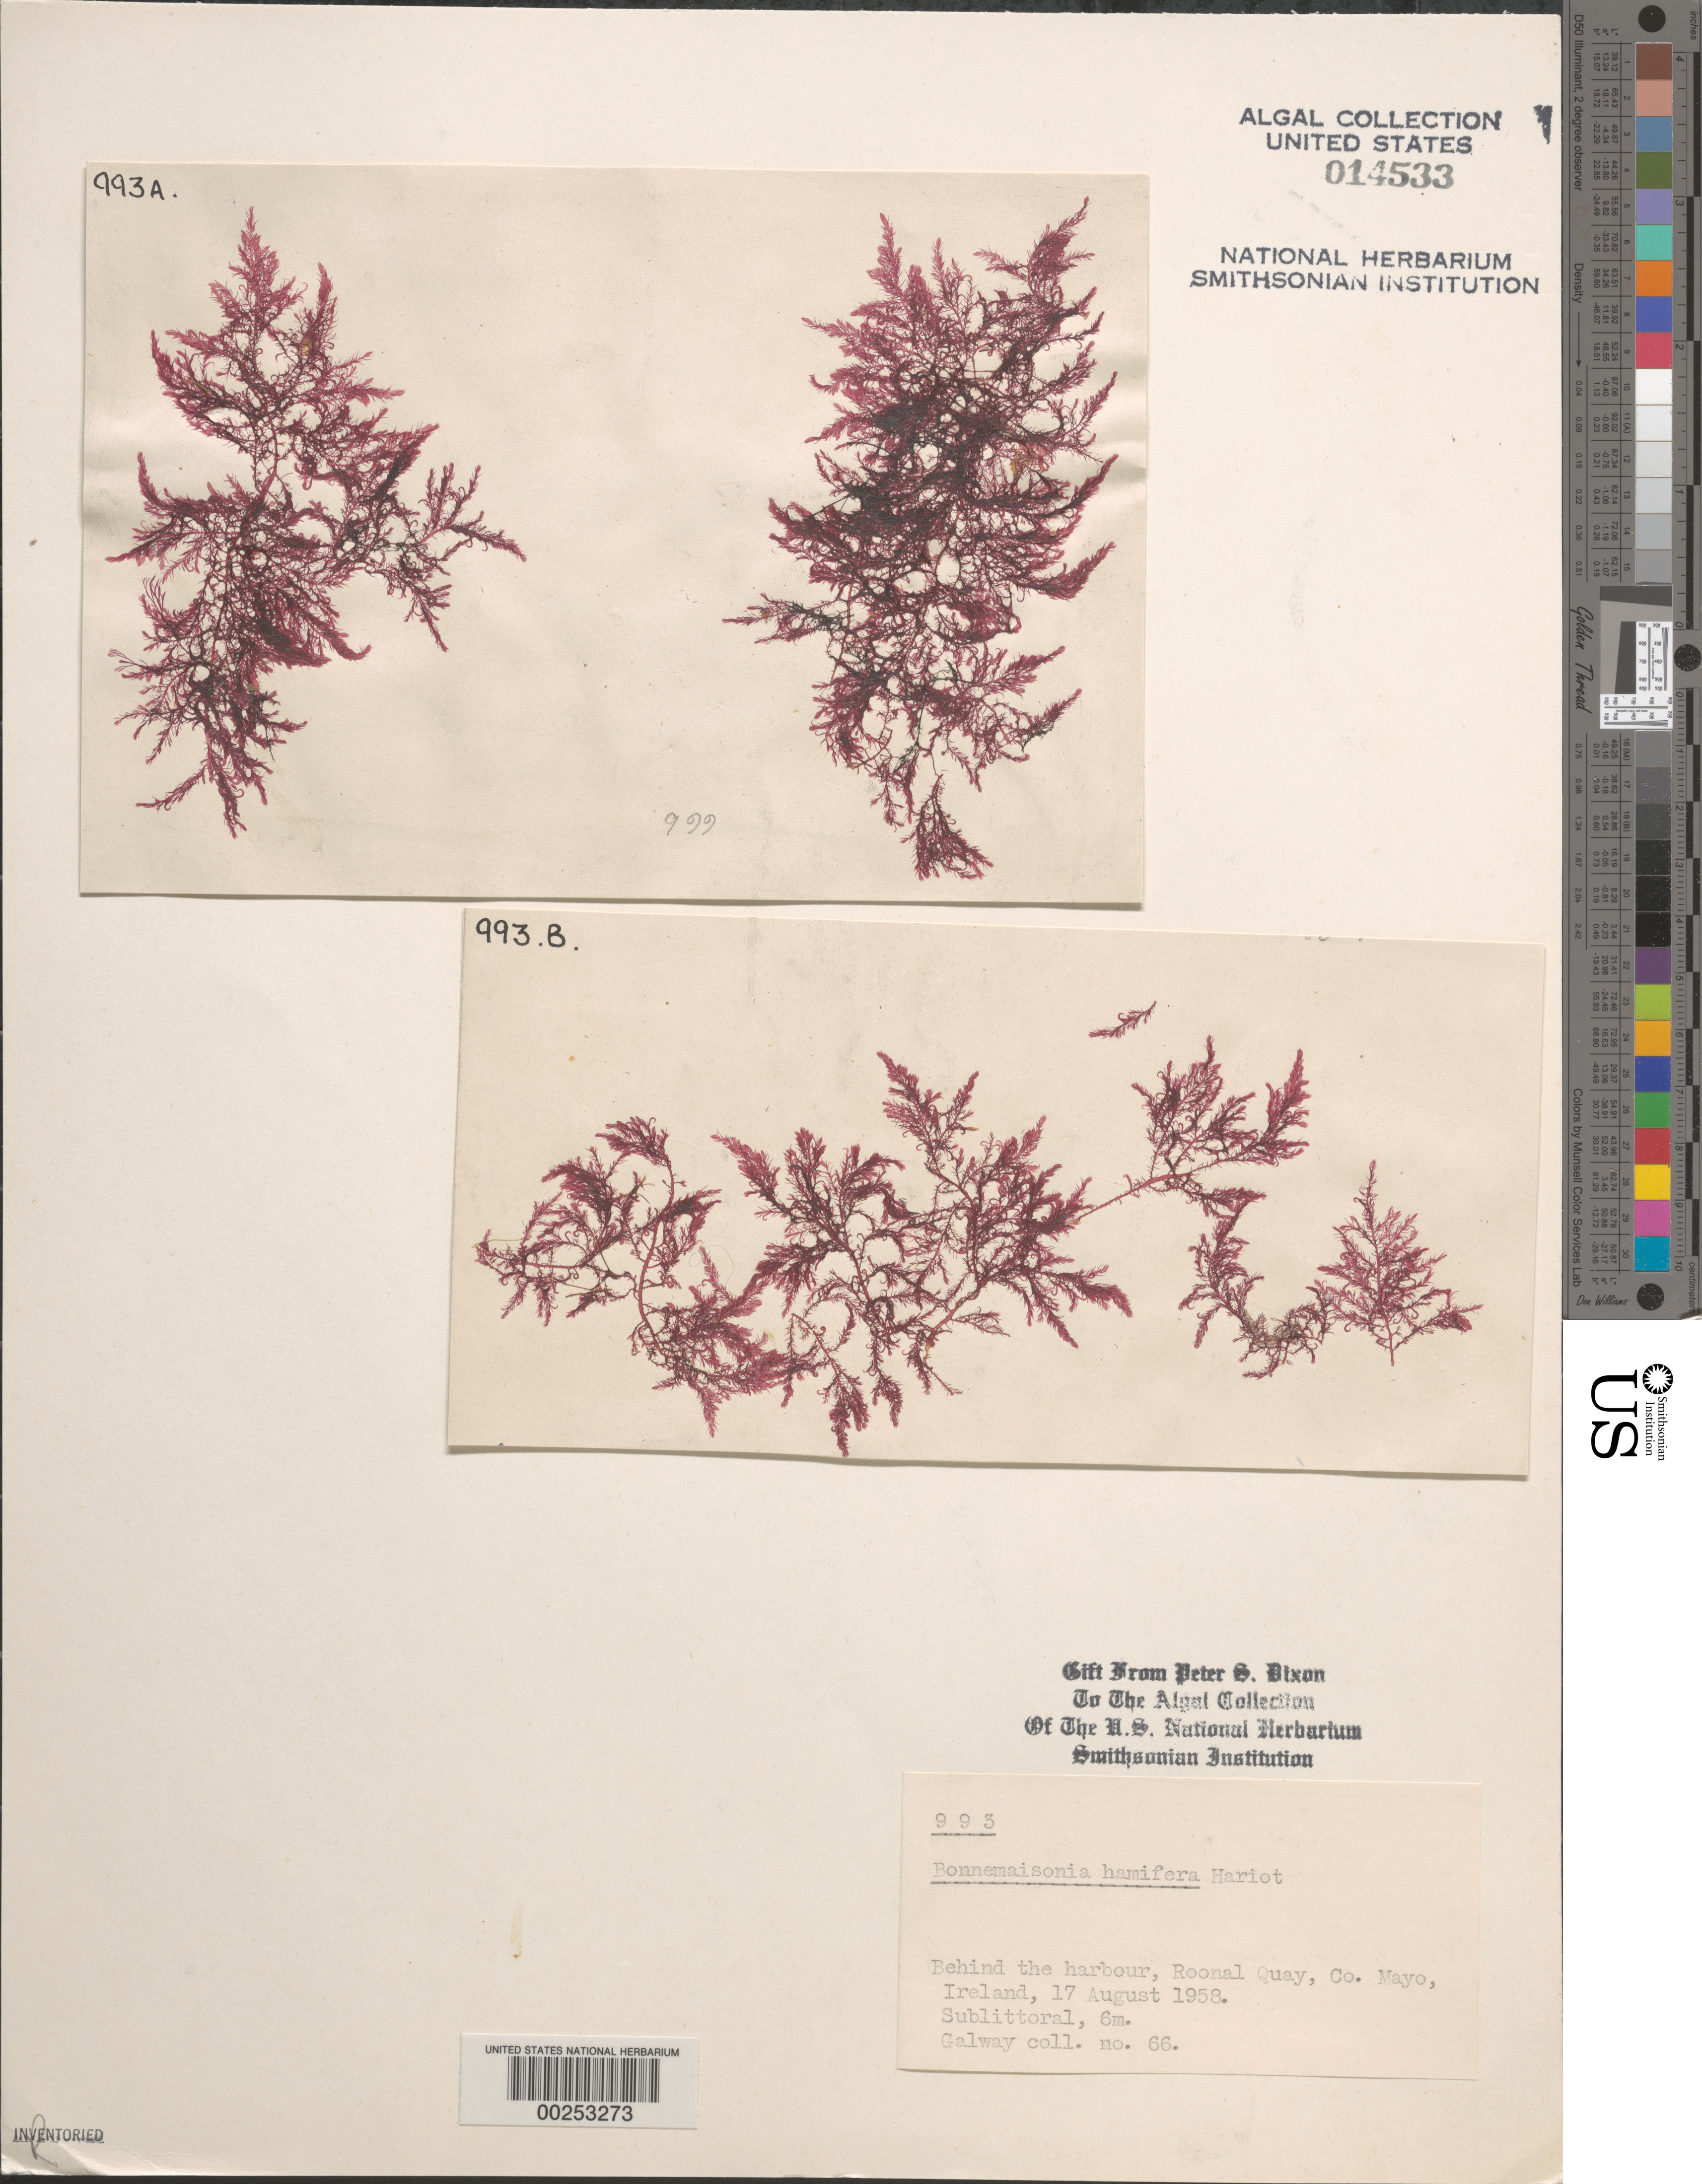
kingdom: Plantae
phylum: Rhodophyta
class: Florideophyceae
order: Bonnemaisoniales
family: Bonnemaisoniaceae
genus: Bonnemaisonia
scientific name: Bonnemaisonia hamifera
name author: P. Hariot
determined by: Dixon, P. S.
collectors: P. S. Dixon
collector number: PSD 993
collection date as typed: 17 Aug 1958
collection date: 1958-08-17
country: Ireland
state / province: Connaught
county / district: Mayo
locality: Roonal Quay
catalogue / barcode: US 14533